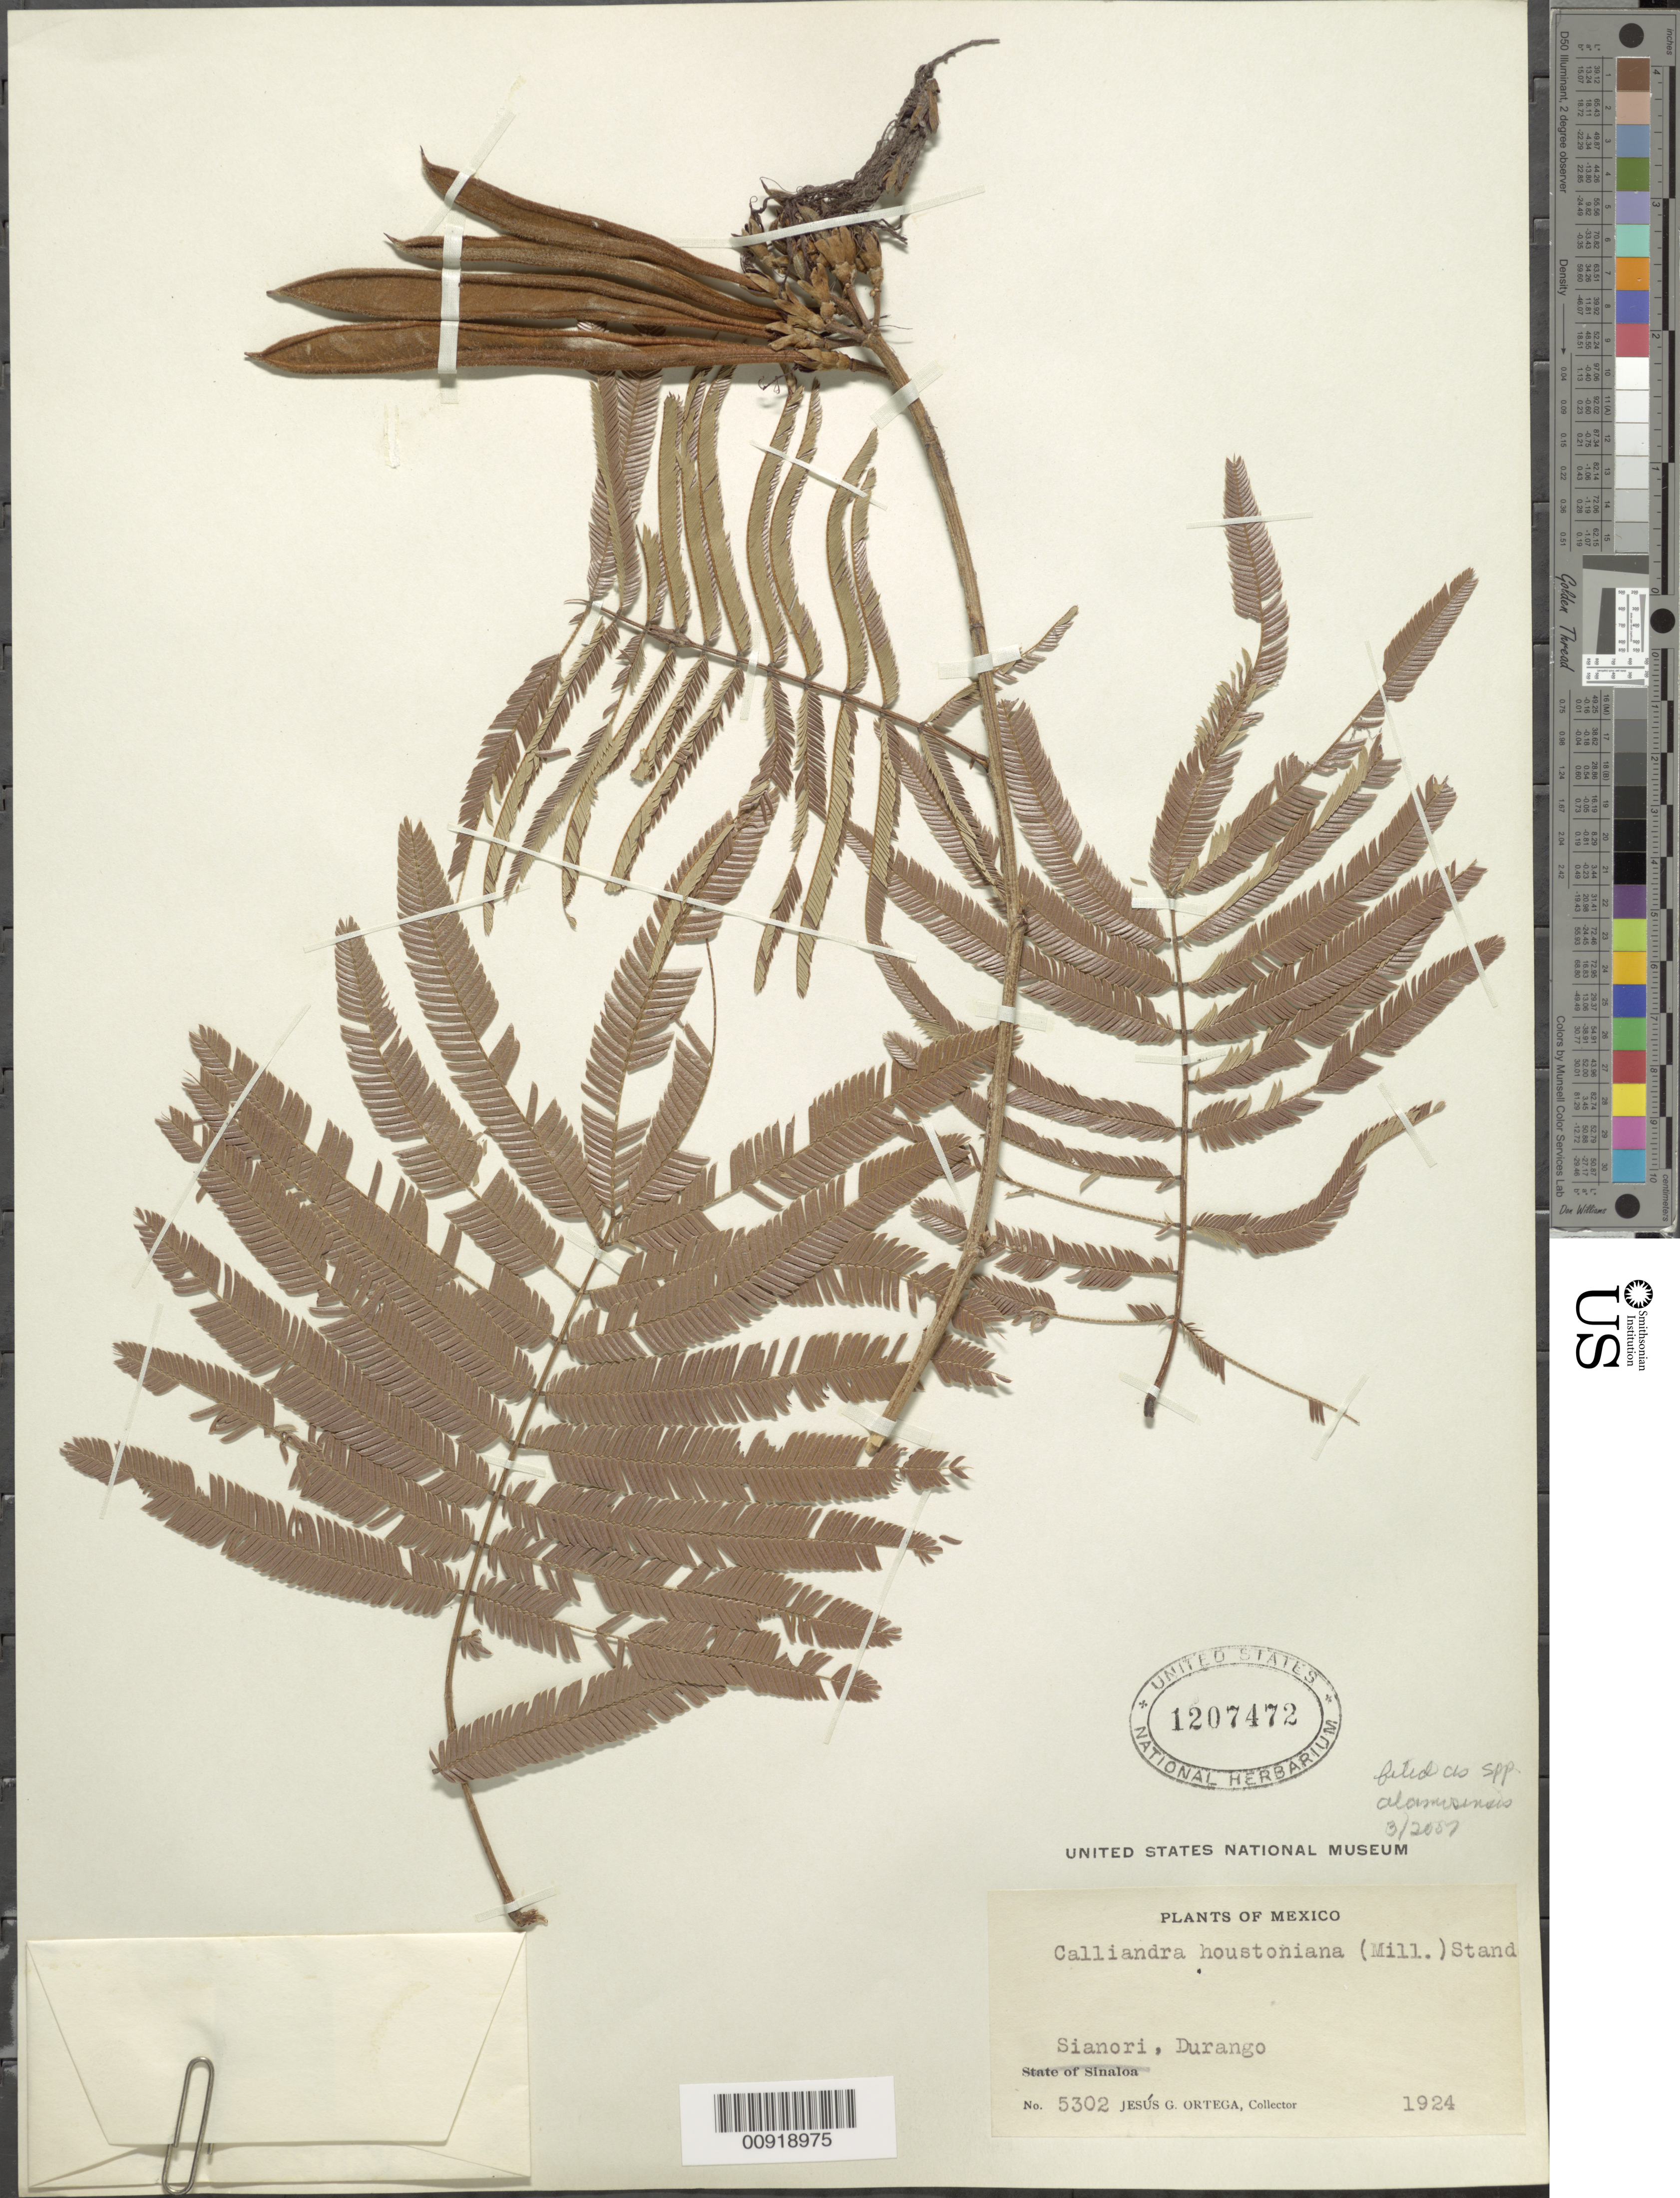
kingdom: Plantae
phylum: Tracheophyta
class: Magnoliopsida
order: Fabales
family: Fabaceae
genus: Calliandra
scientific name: Calliandra houstoniana subsp. alamosensis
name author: (Mill.) Standl.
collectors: J. Ortega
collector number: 5302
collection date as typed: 1924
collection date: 1924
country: Mexico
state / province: Durango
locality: Sianori, Durango.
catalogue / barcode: US 1207472